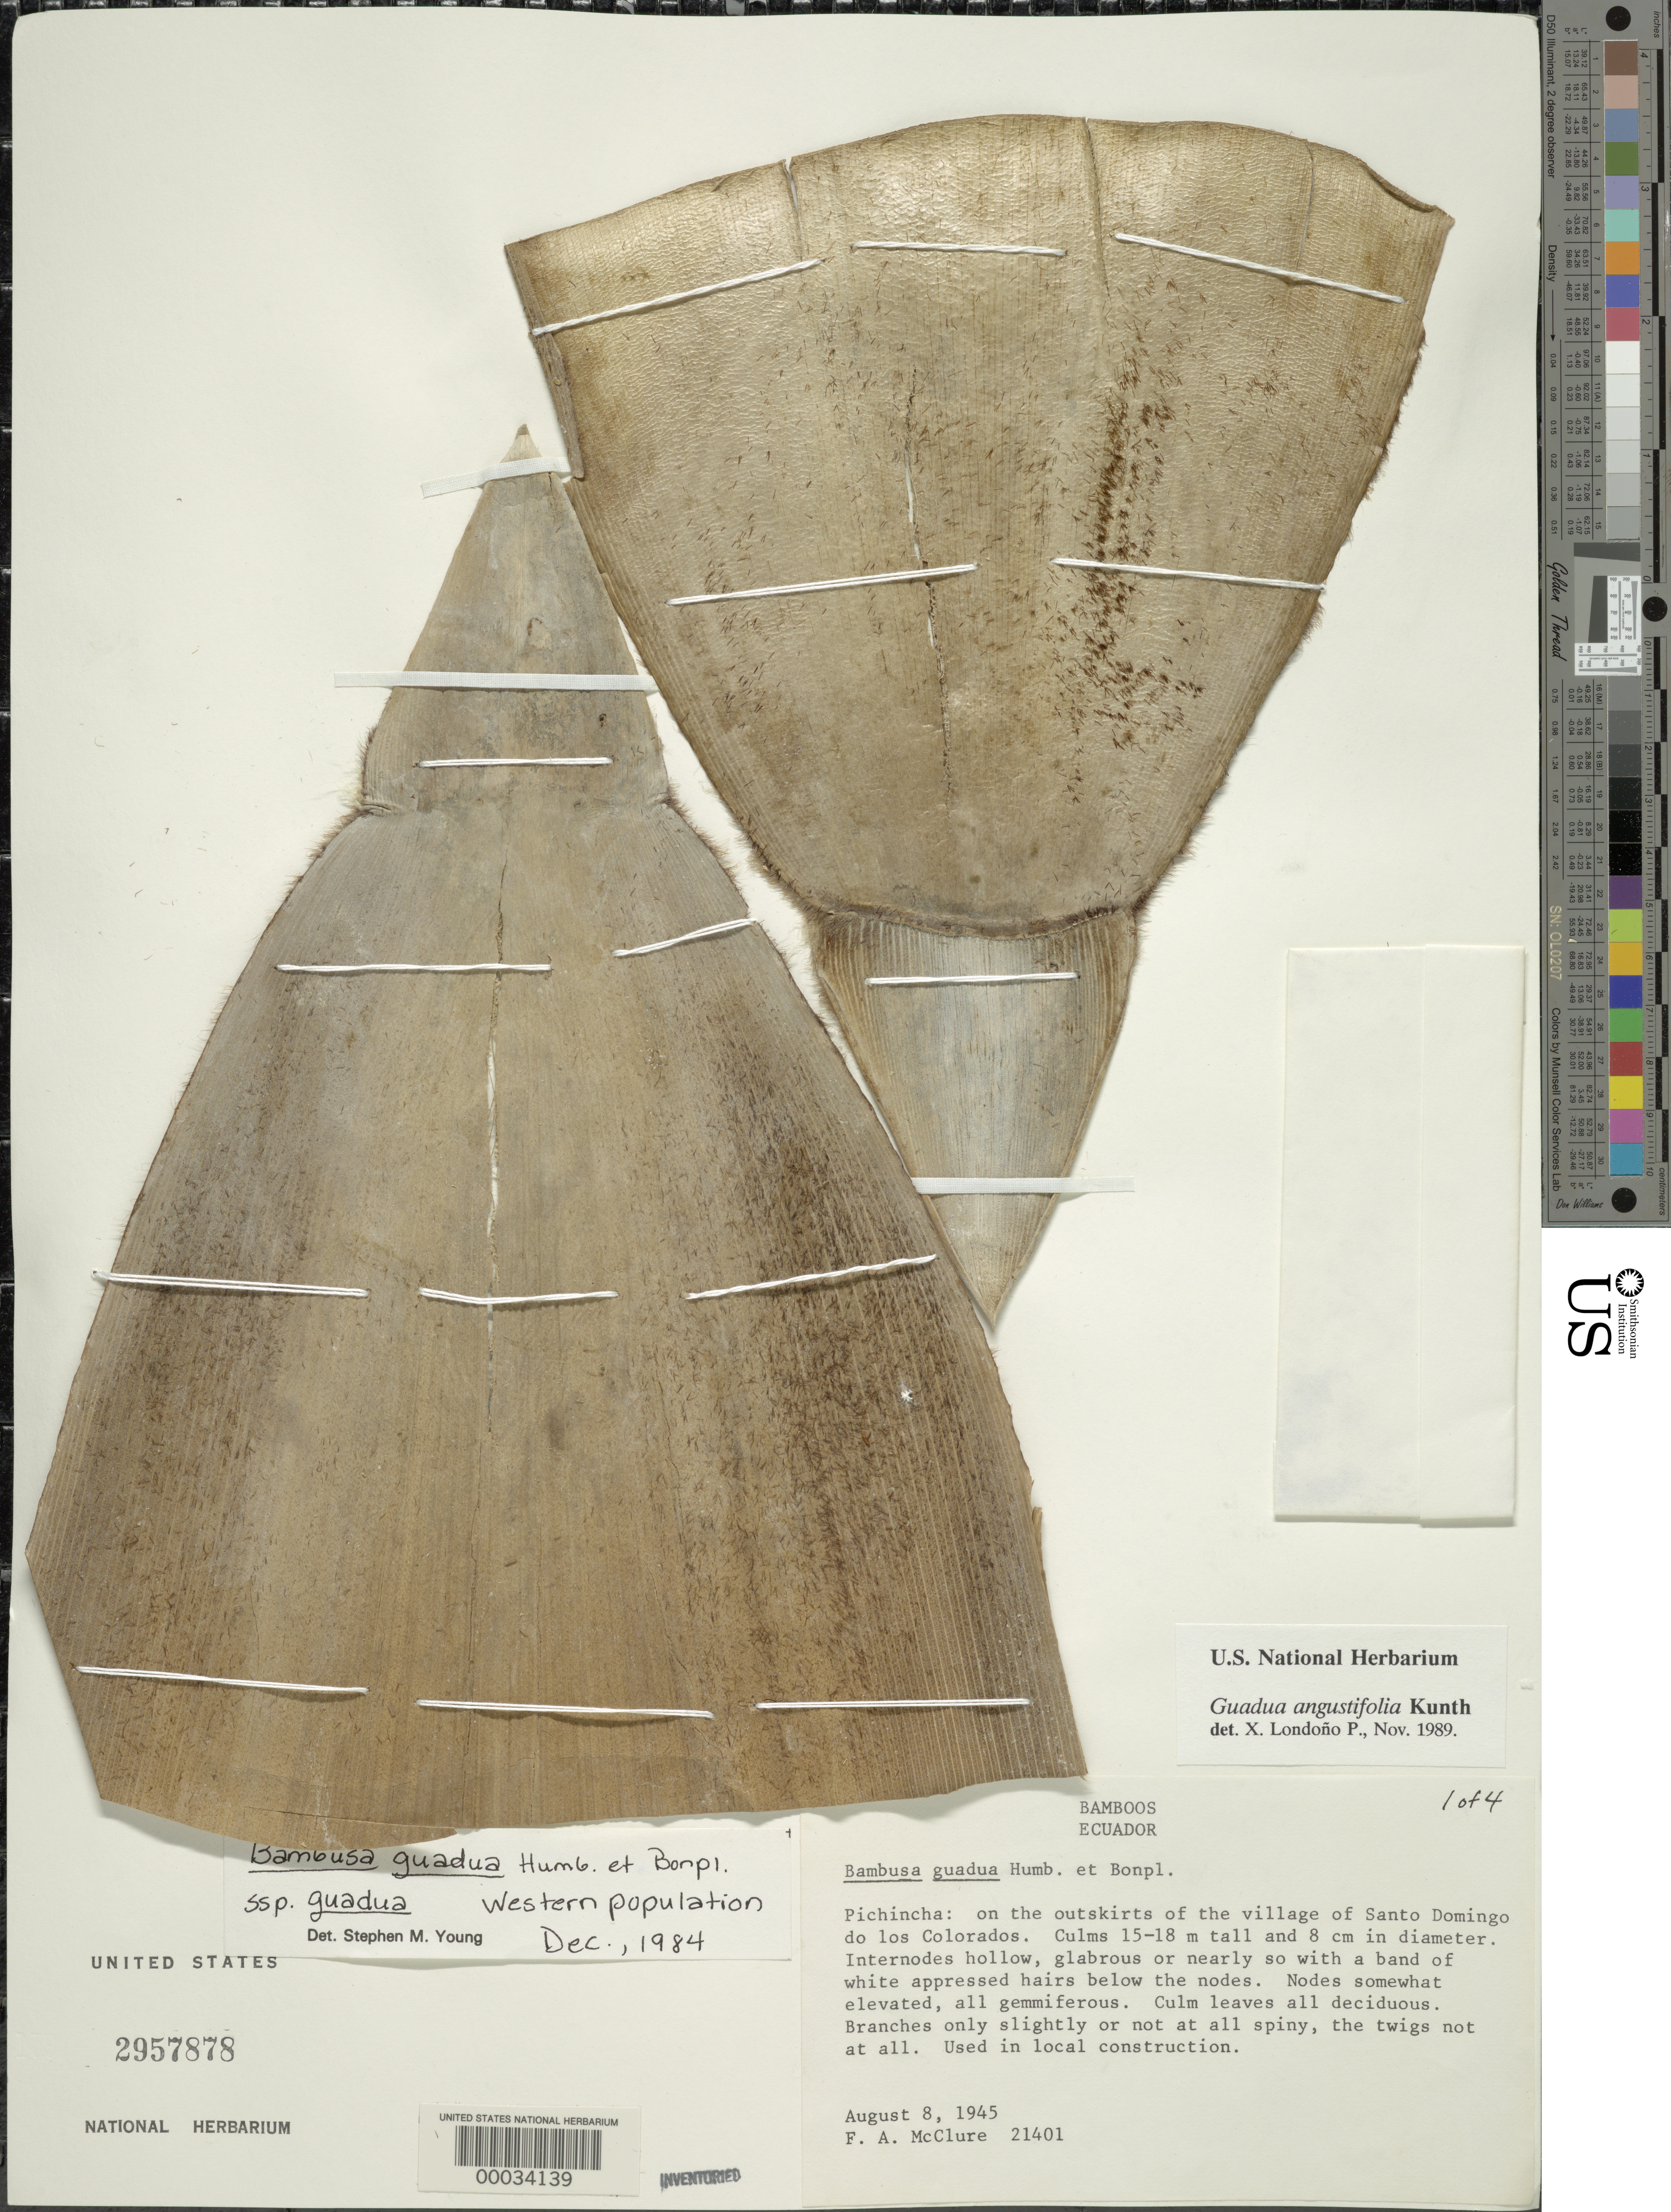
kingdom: Plantae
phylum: Tracheophyta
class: Liliopsida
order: Poales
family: Poaceae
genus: Guadua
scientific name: Guadua angustifolia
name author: Kunth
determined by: Londoño, X., (TULV), Jardin Botanico "Juan Maria Cespedes"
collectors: F. A. McClure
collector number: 21401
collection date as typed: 08 Aug 1945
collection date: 1945-08-08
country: Ecuador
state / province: Pichincha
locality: Santo Domingo do los Colorados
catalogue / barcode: US 2957878